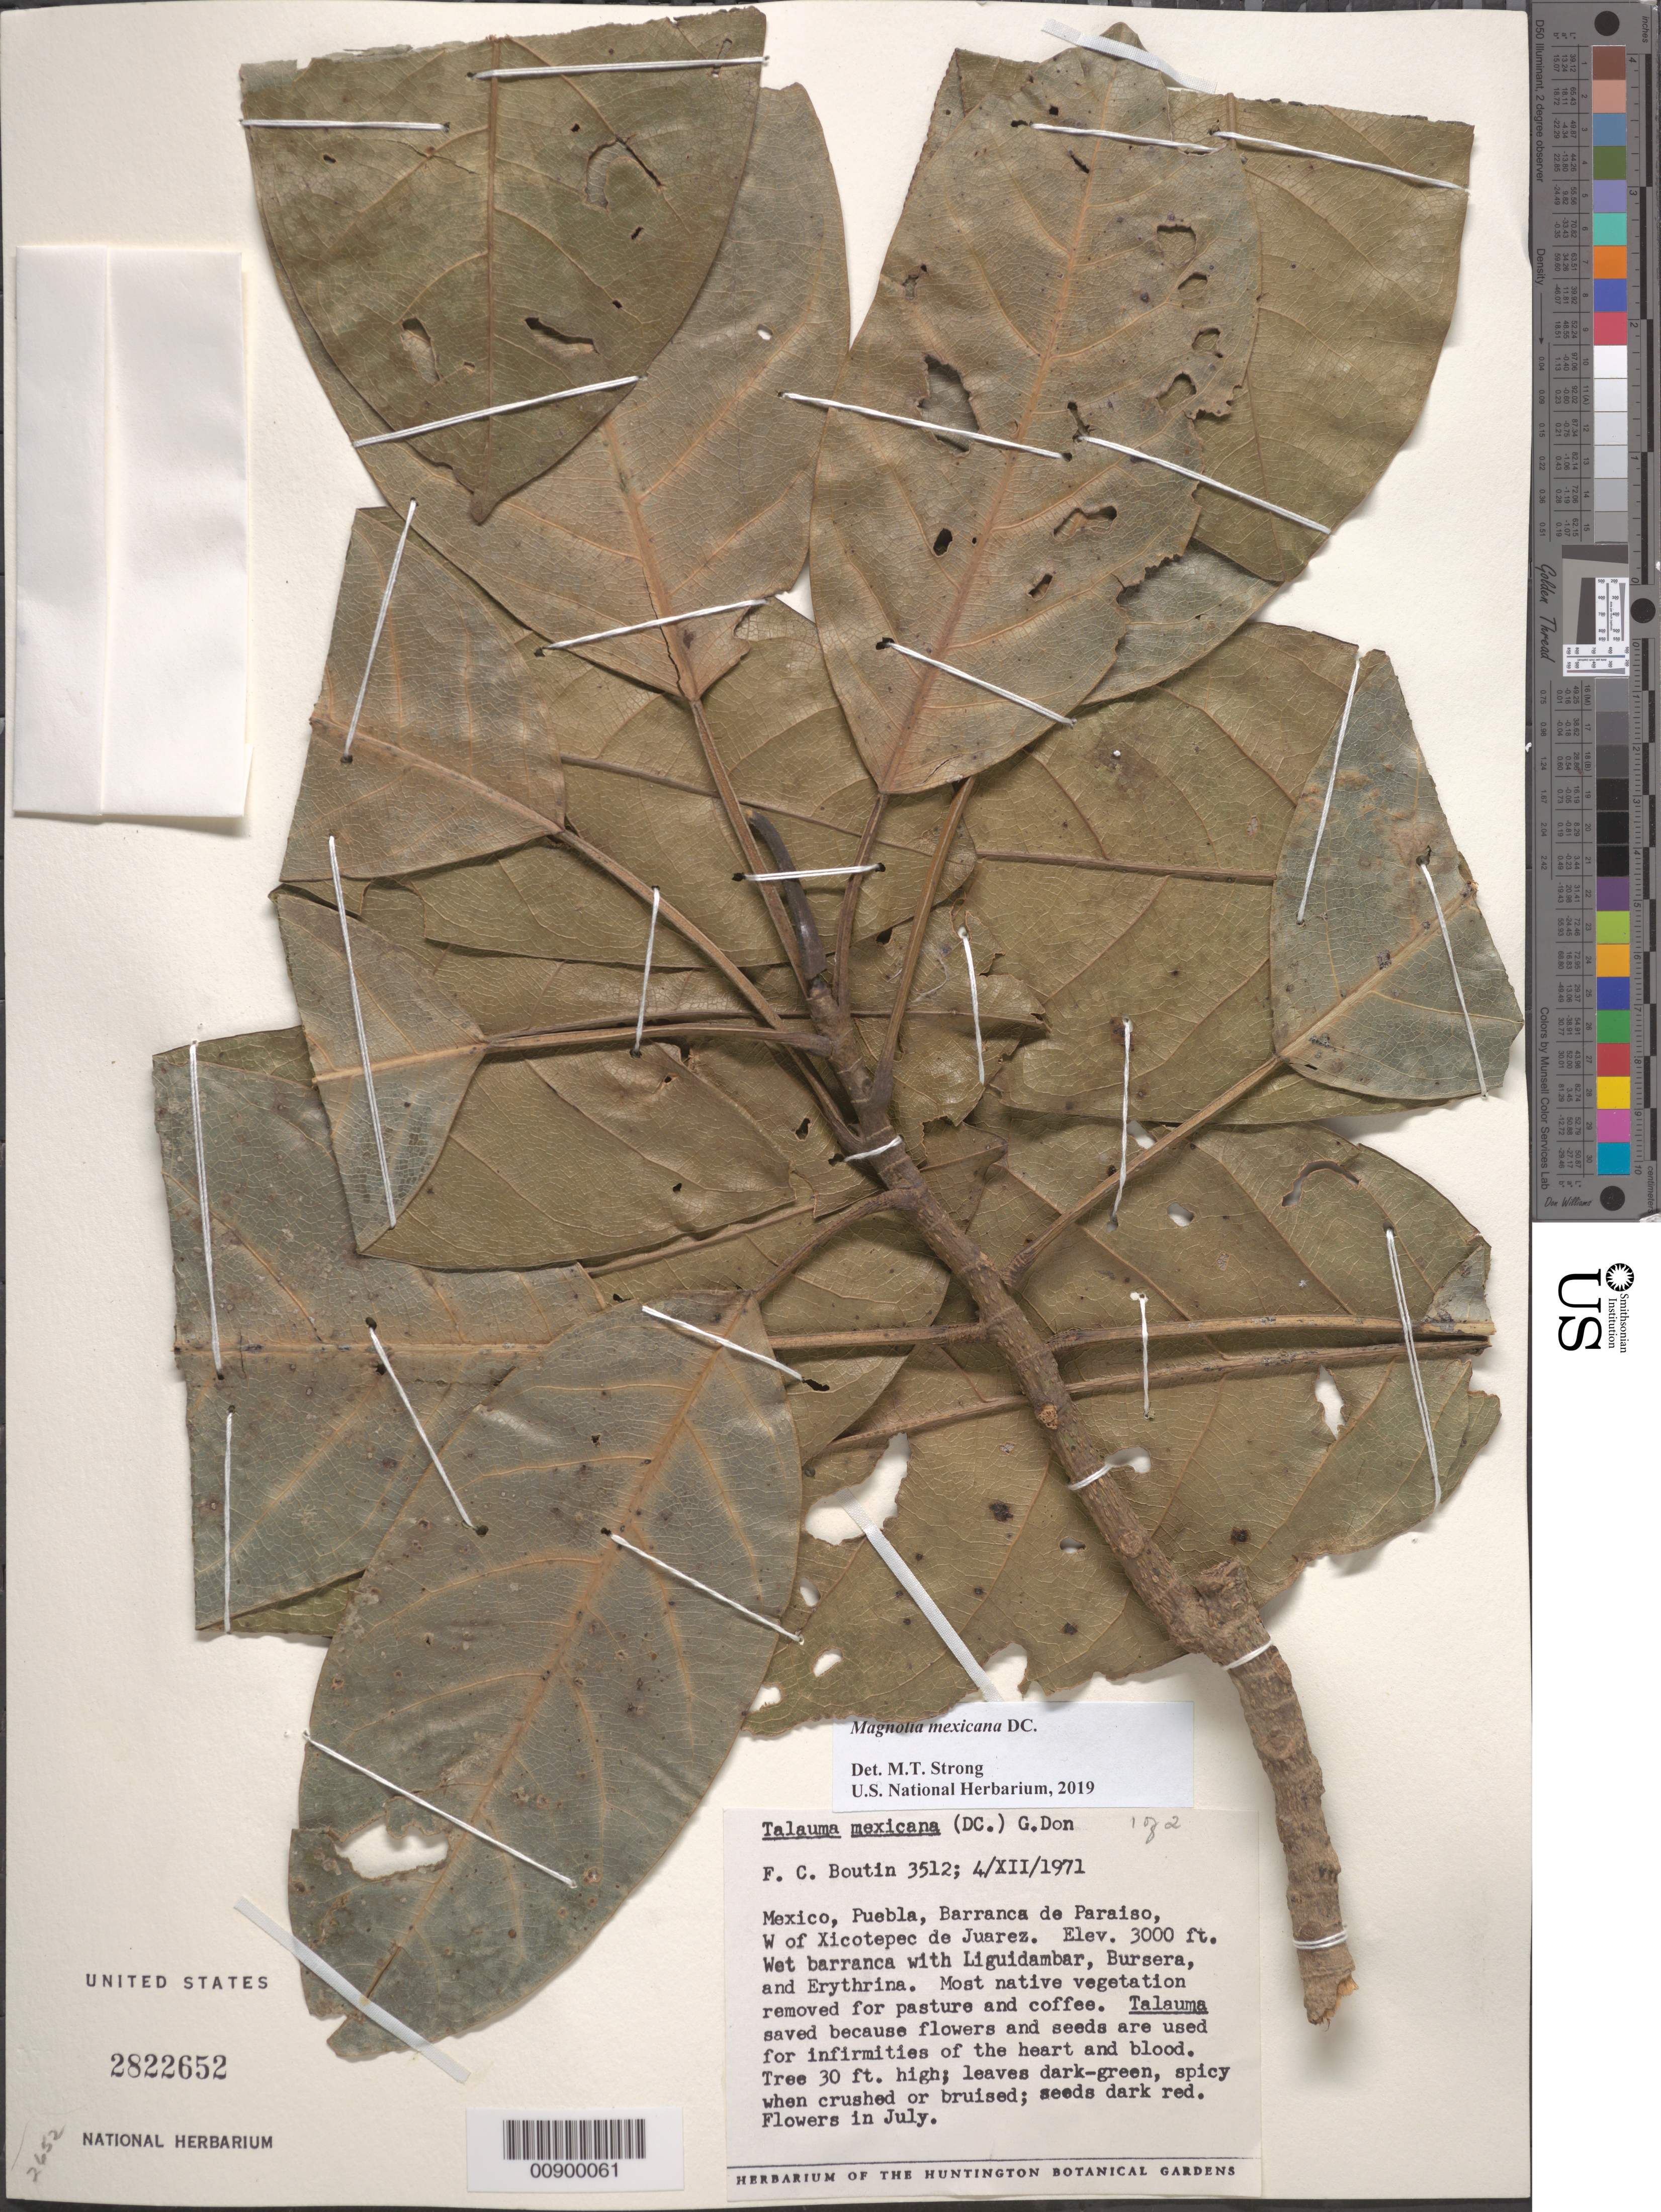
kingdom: Plantae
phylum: Tracheophyta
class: Magnoliopsida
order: Magnoliales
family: Magnoliaceae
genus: Magnolia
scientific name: Magnolia mexicana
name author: DC.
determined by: Strong, Mark T., (BOT), Smithsonian Institution - National Museum of Natural History (UNITED STATES)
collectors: F. Boutin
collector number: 3512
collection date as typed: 04 Dec 1971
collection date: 1971-12-04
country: Mexico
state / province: Puebla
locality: Puebla, Barranca de Paraiso, W of Xicotepec de Juárez.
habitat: Wet barranca w/ Liquidambar, Bursera and Erythrina. Most native veg. removed for pasture and coffee. Talauma saved (see uses)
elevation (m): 914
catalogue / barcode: US 2822652